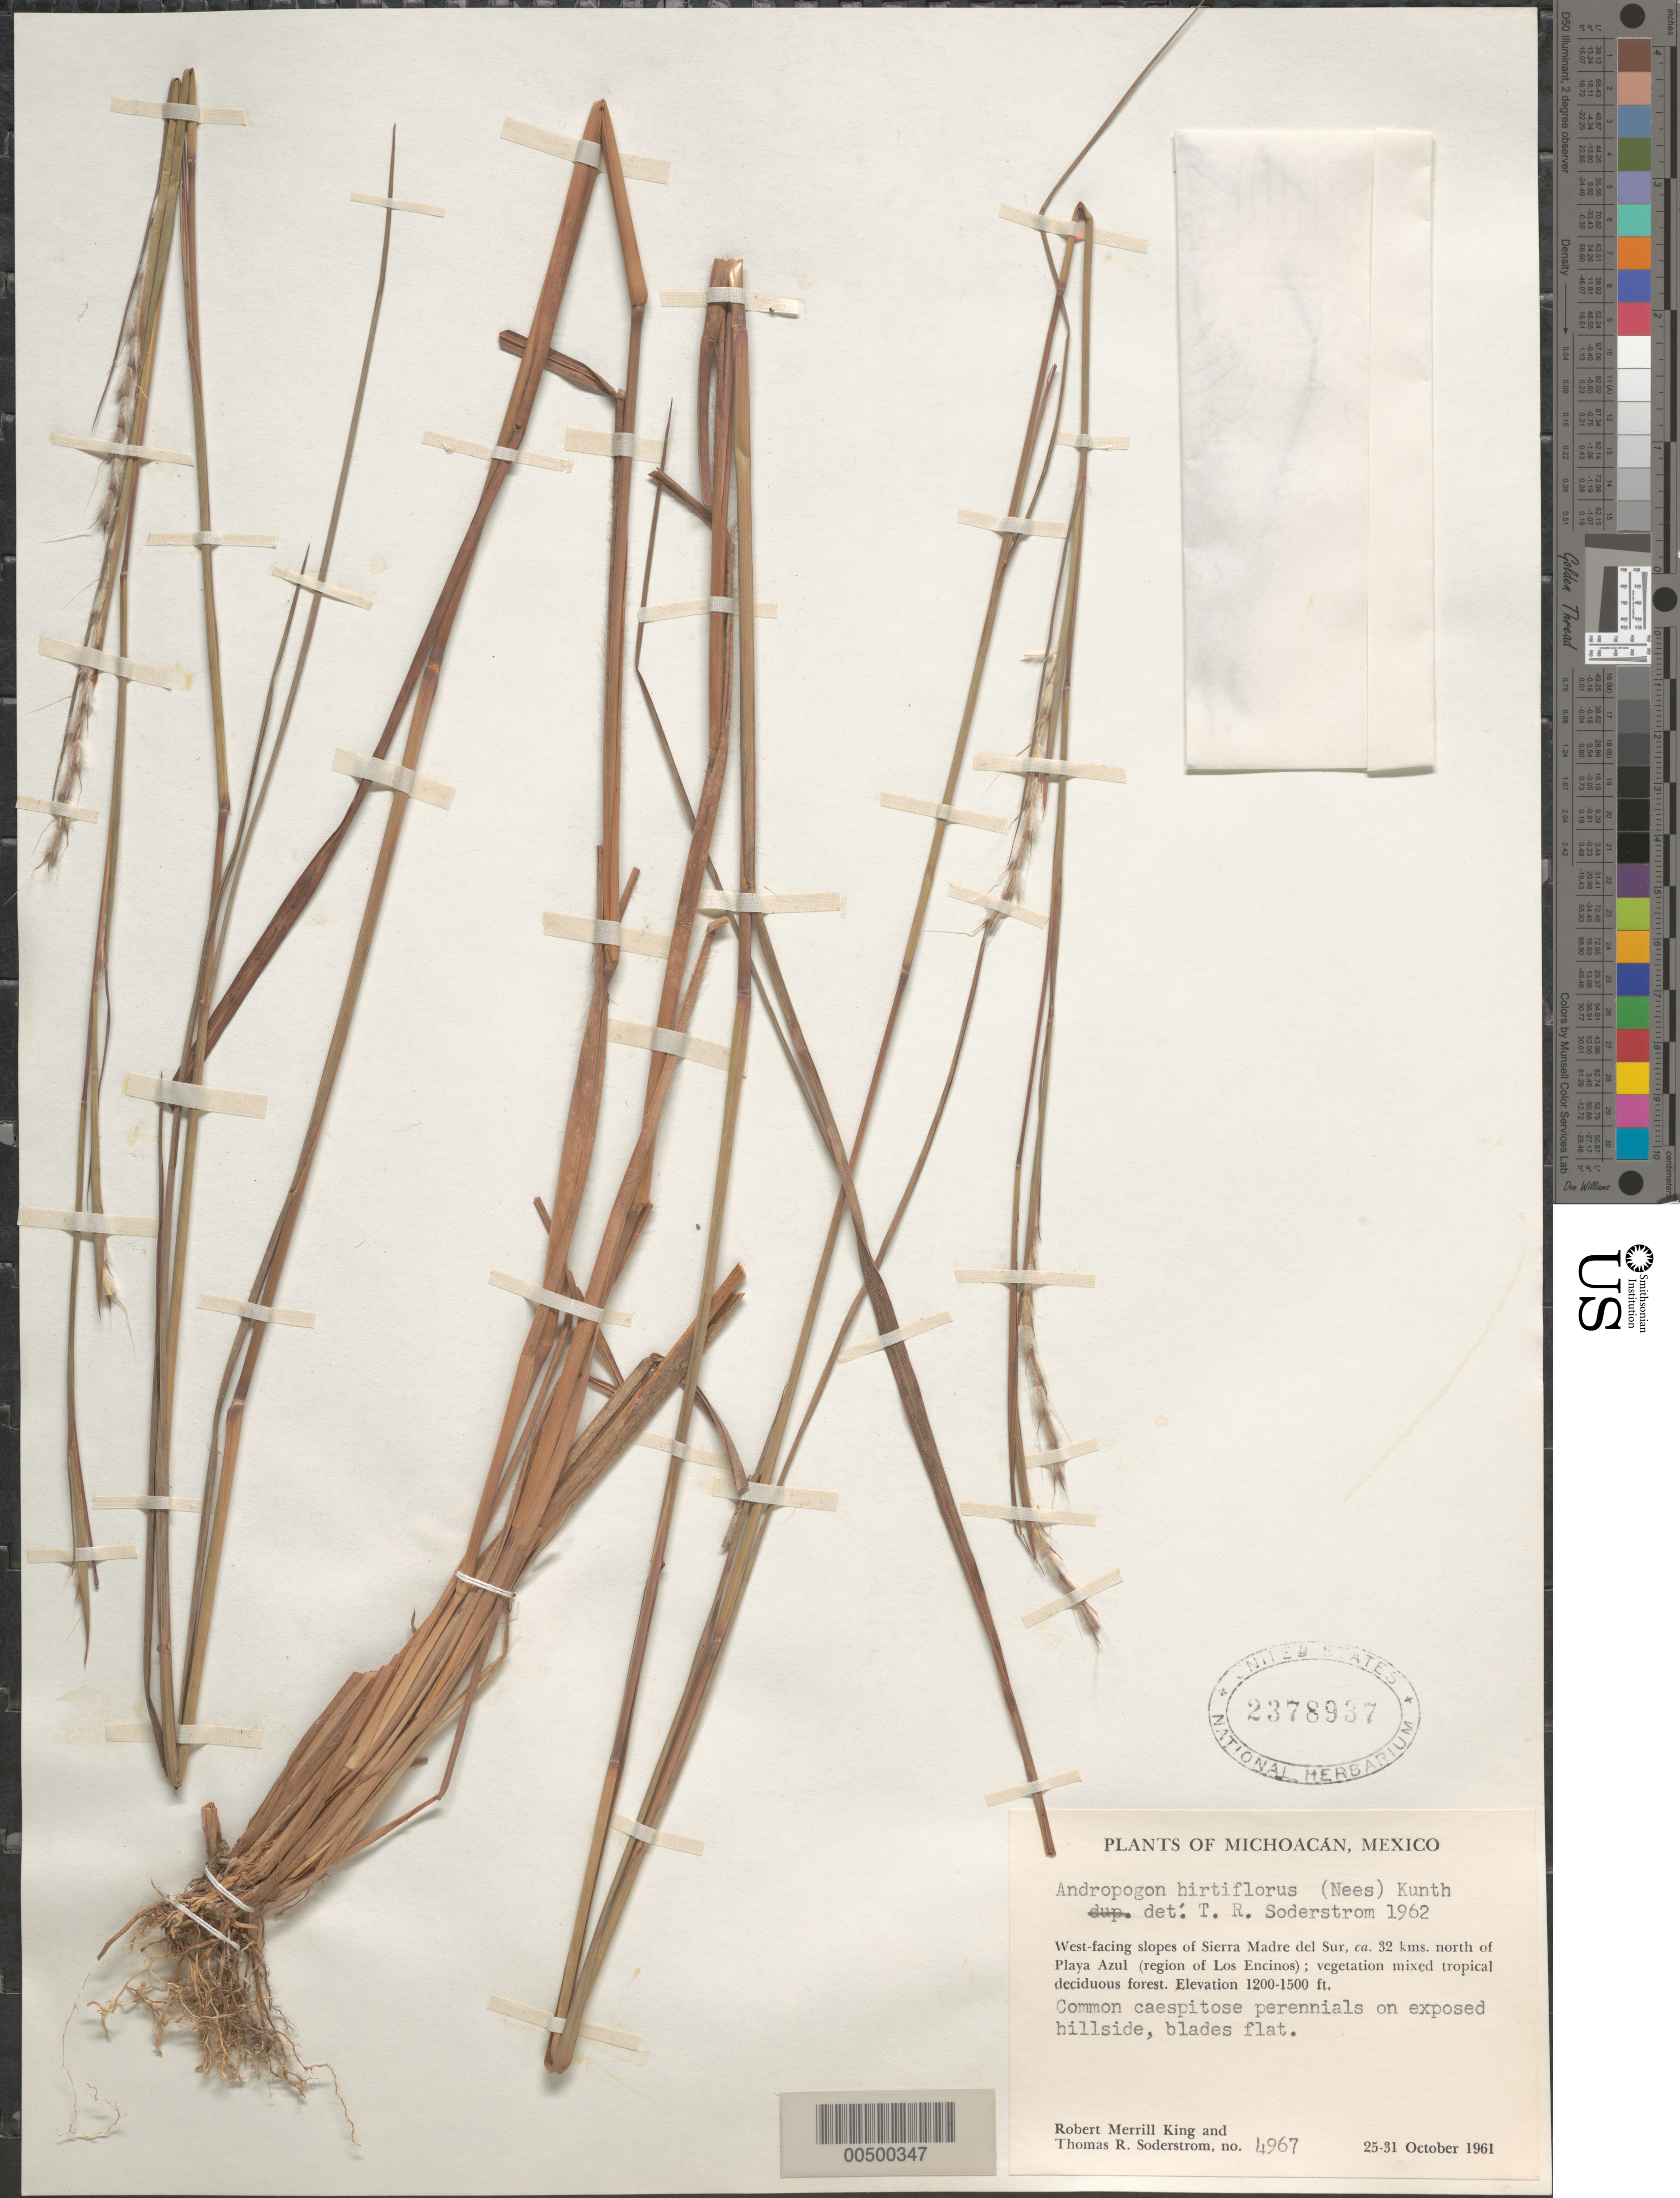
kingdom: Plantae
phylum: Tracheophyta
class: Liliopsida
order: Poales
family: Poaceae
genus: Schizachyrium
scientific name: Schizachyrium sanguineum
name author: (Retz.) Alston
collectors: R. M. King & T. R. Soderstrom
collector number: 4967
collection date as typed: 25 Oct 1961 to 31 Oct 1961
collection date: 1961-10-25/1961-10-31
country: Mexico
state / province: Michoacán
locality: W-facing slopes of Sierra Madre del Sur, ca. 32 km N of Playa Azul (region of Los Encinos)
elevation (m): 366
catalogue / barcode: US 2378937